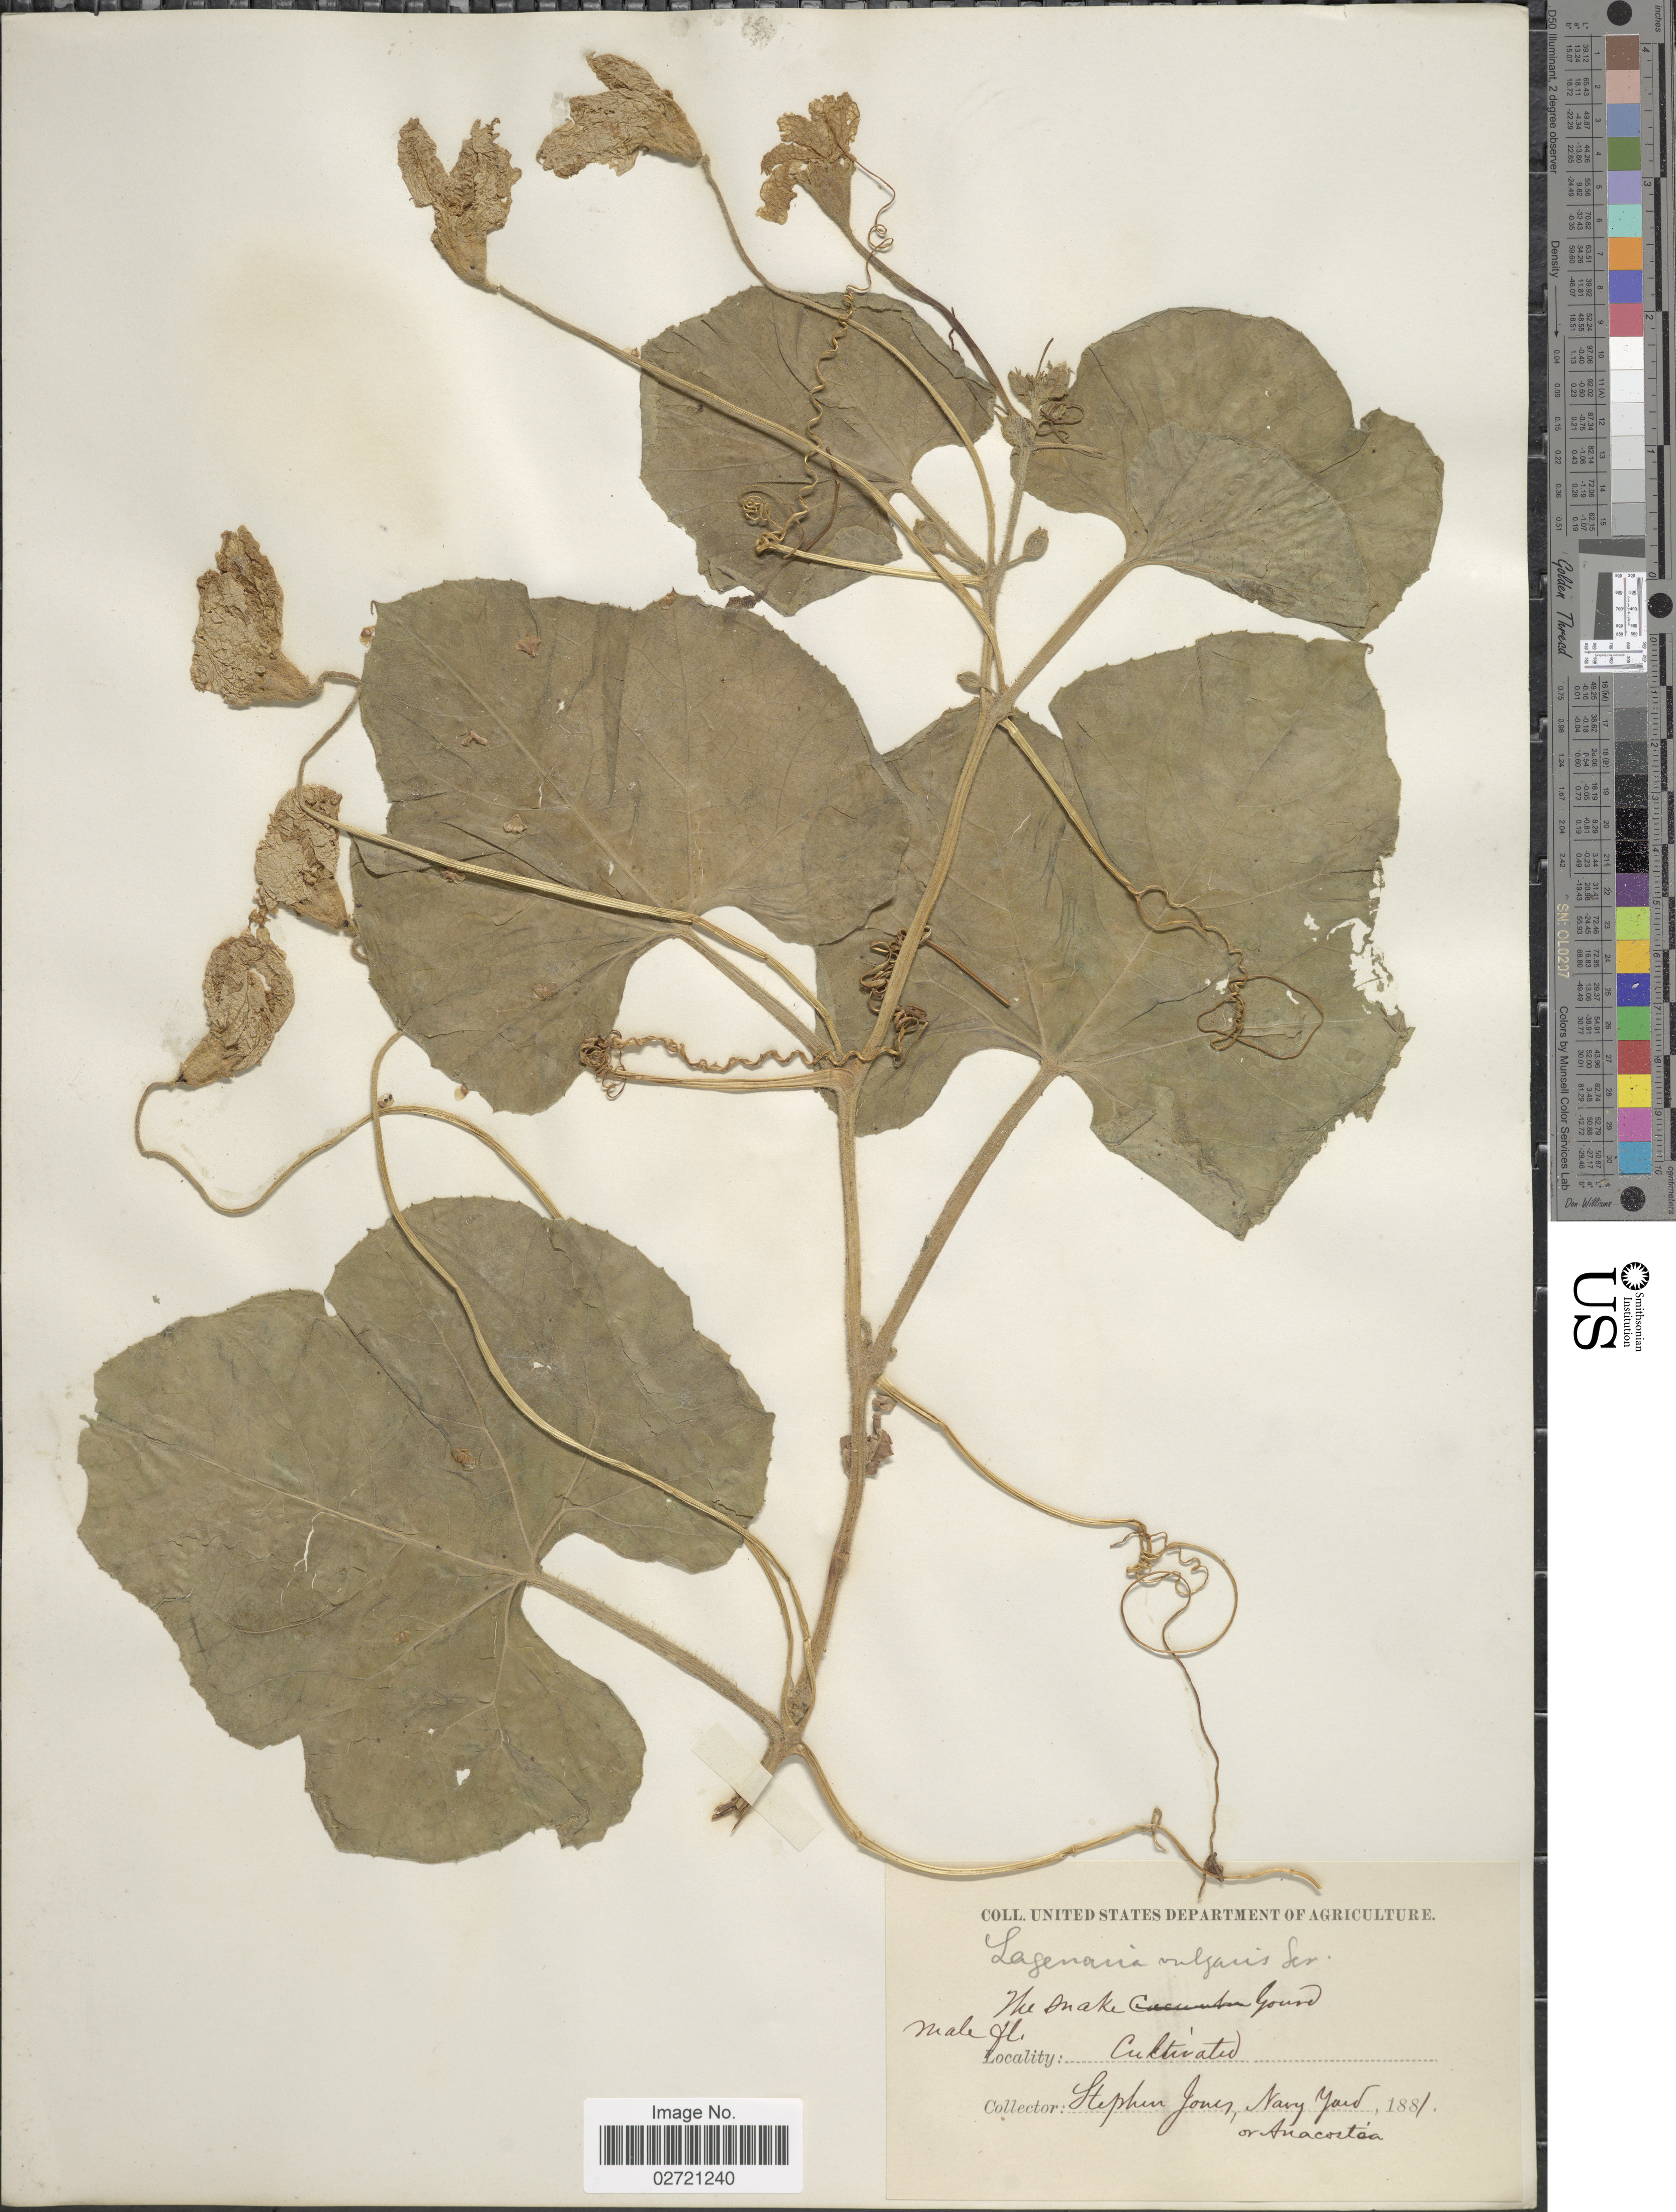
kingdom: Plantae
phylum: Tracheophyta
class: Magnoliopsida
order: Cucurbitales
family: Cucurbitaceae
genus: Lagenaria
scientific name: Lagenaria siceraria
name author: (Molina) Standl.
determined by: Nee, Michael H.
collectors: S. Jones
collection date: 1881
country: United States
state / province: District of Columbia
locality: Navy Yard pr Anascostia